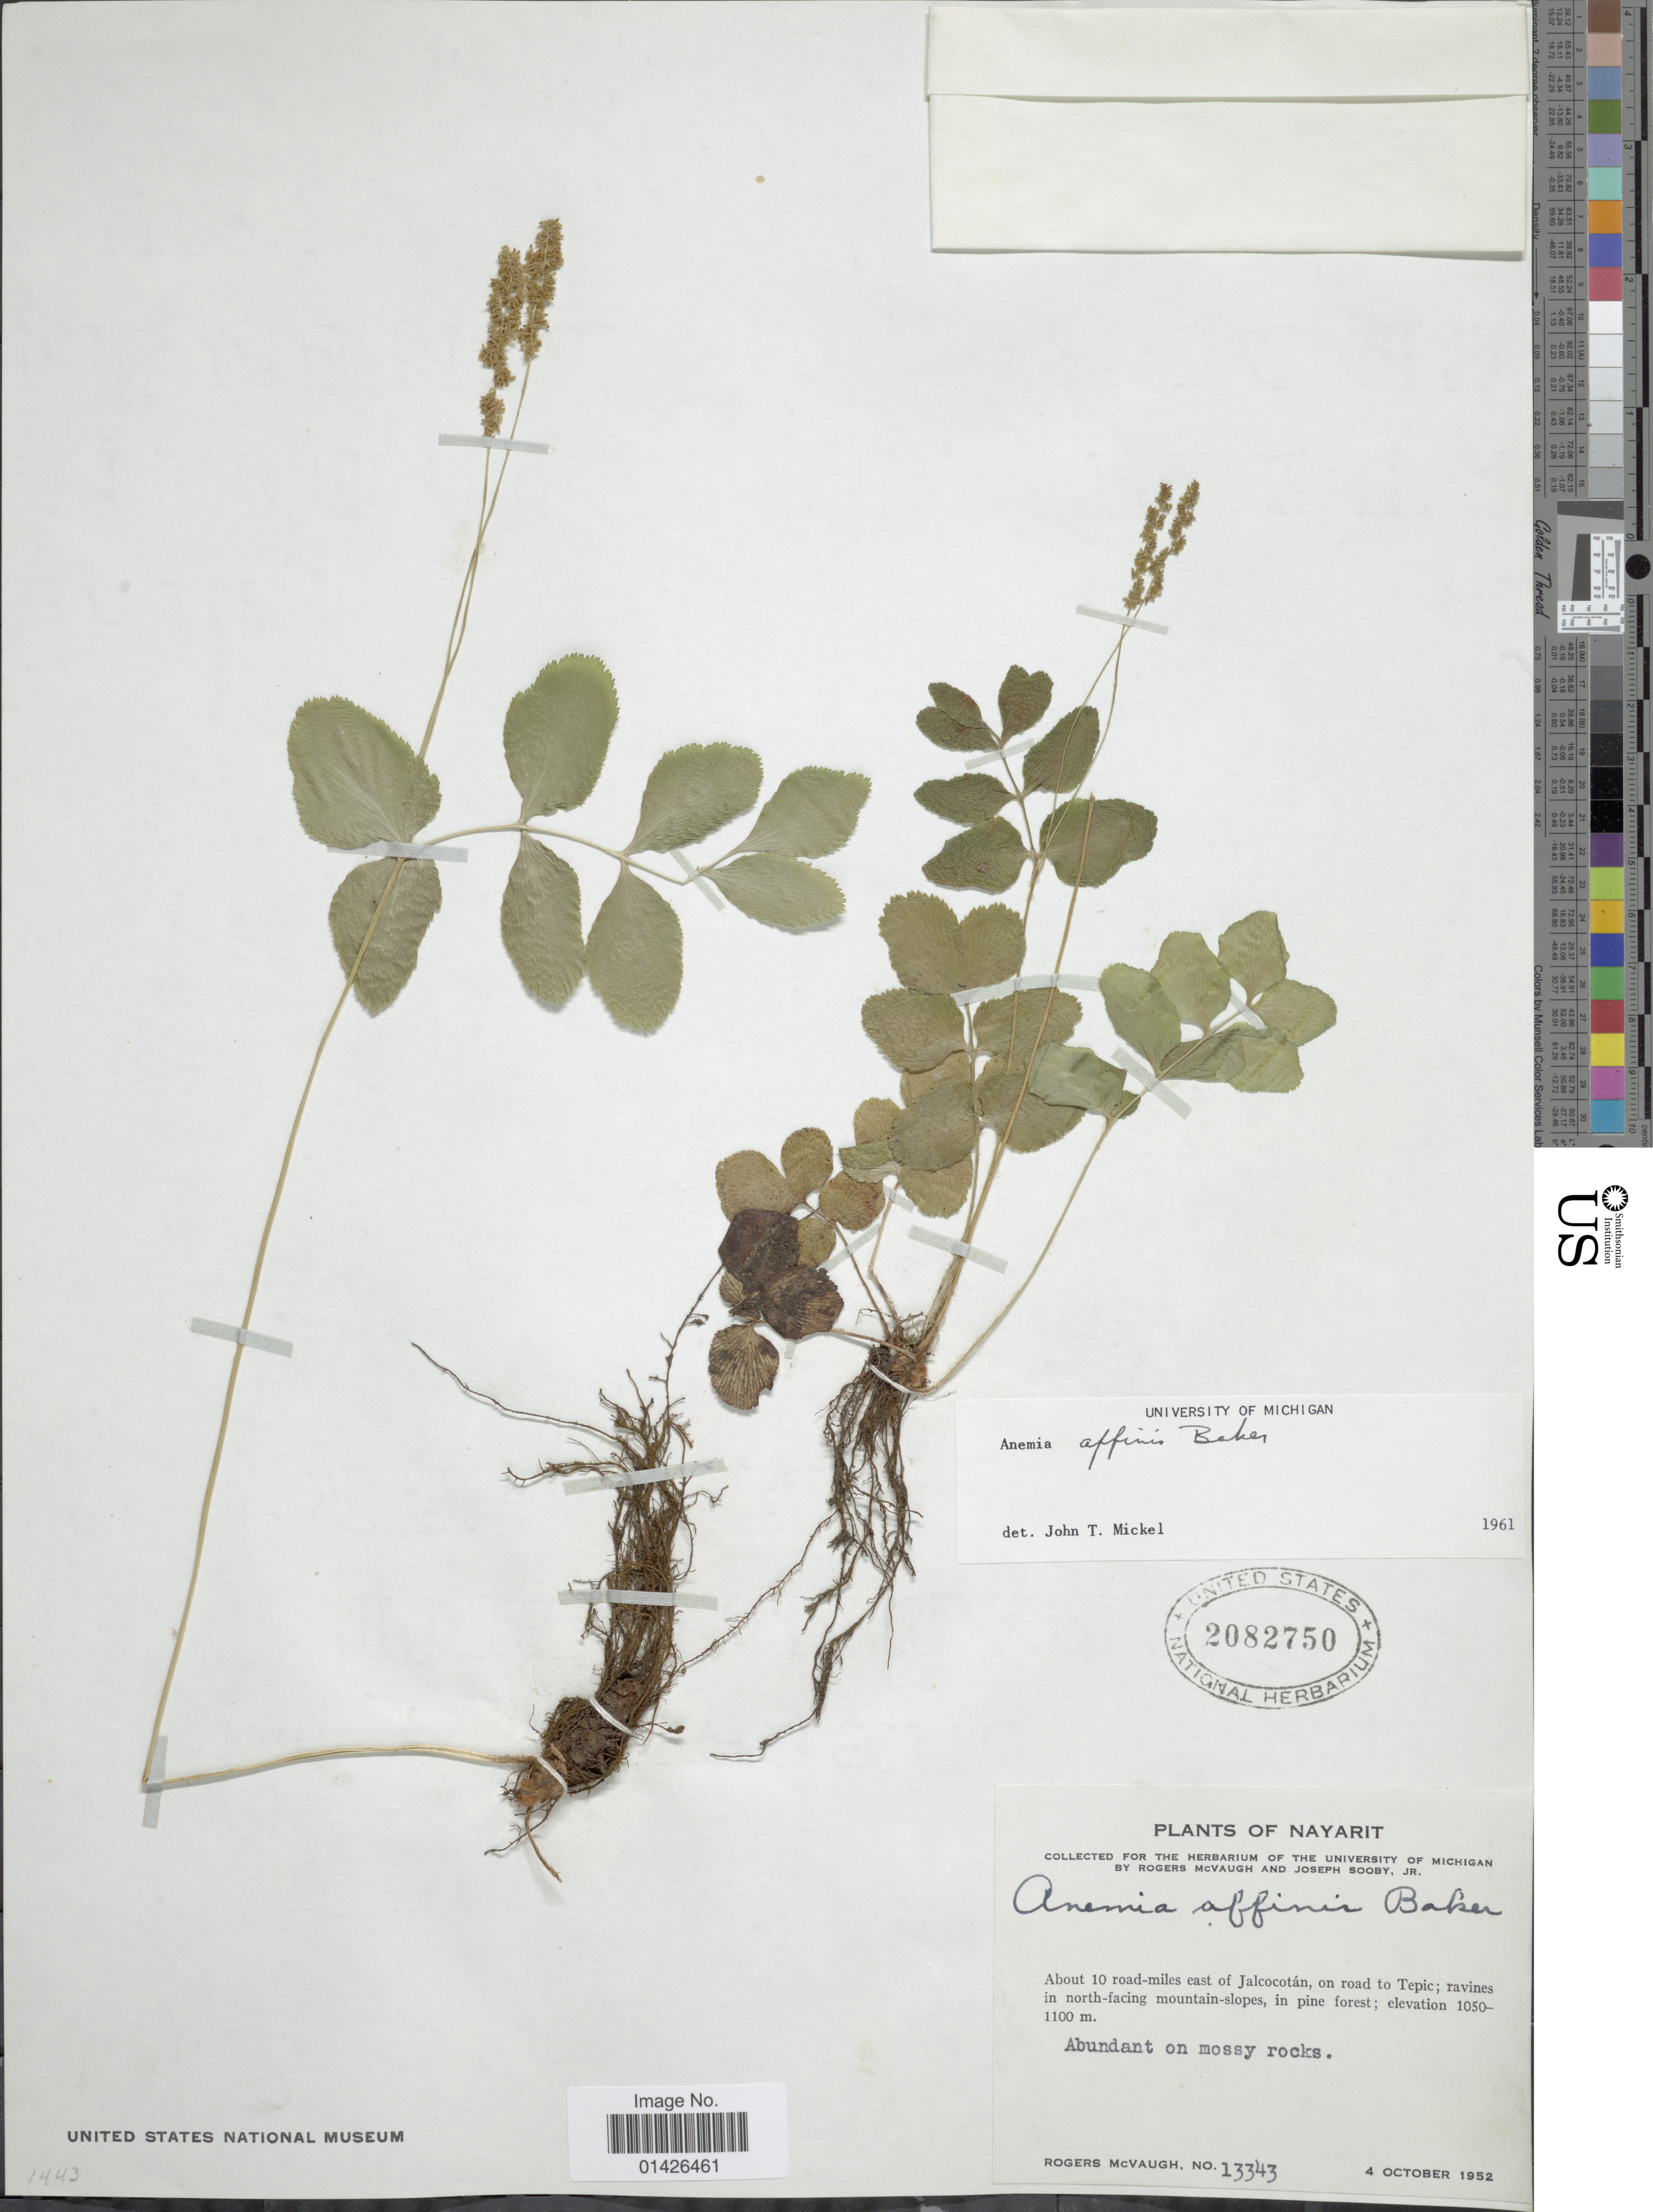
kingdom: Plantae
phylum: Tracheophyta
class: Polypodiopsida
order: Schizaeales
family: Anemiaceae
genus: Anemia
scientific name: Anemia affinis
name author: Baker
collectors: R. McVaugh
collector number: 13343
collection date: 1952-10-04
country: Mexico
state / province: Nayarit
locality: About 10 road miles east of Jalcocotán, on road to Tepic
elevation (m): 1050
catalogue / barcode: US 2082750